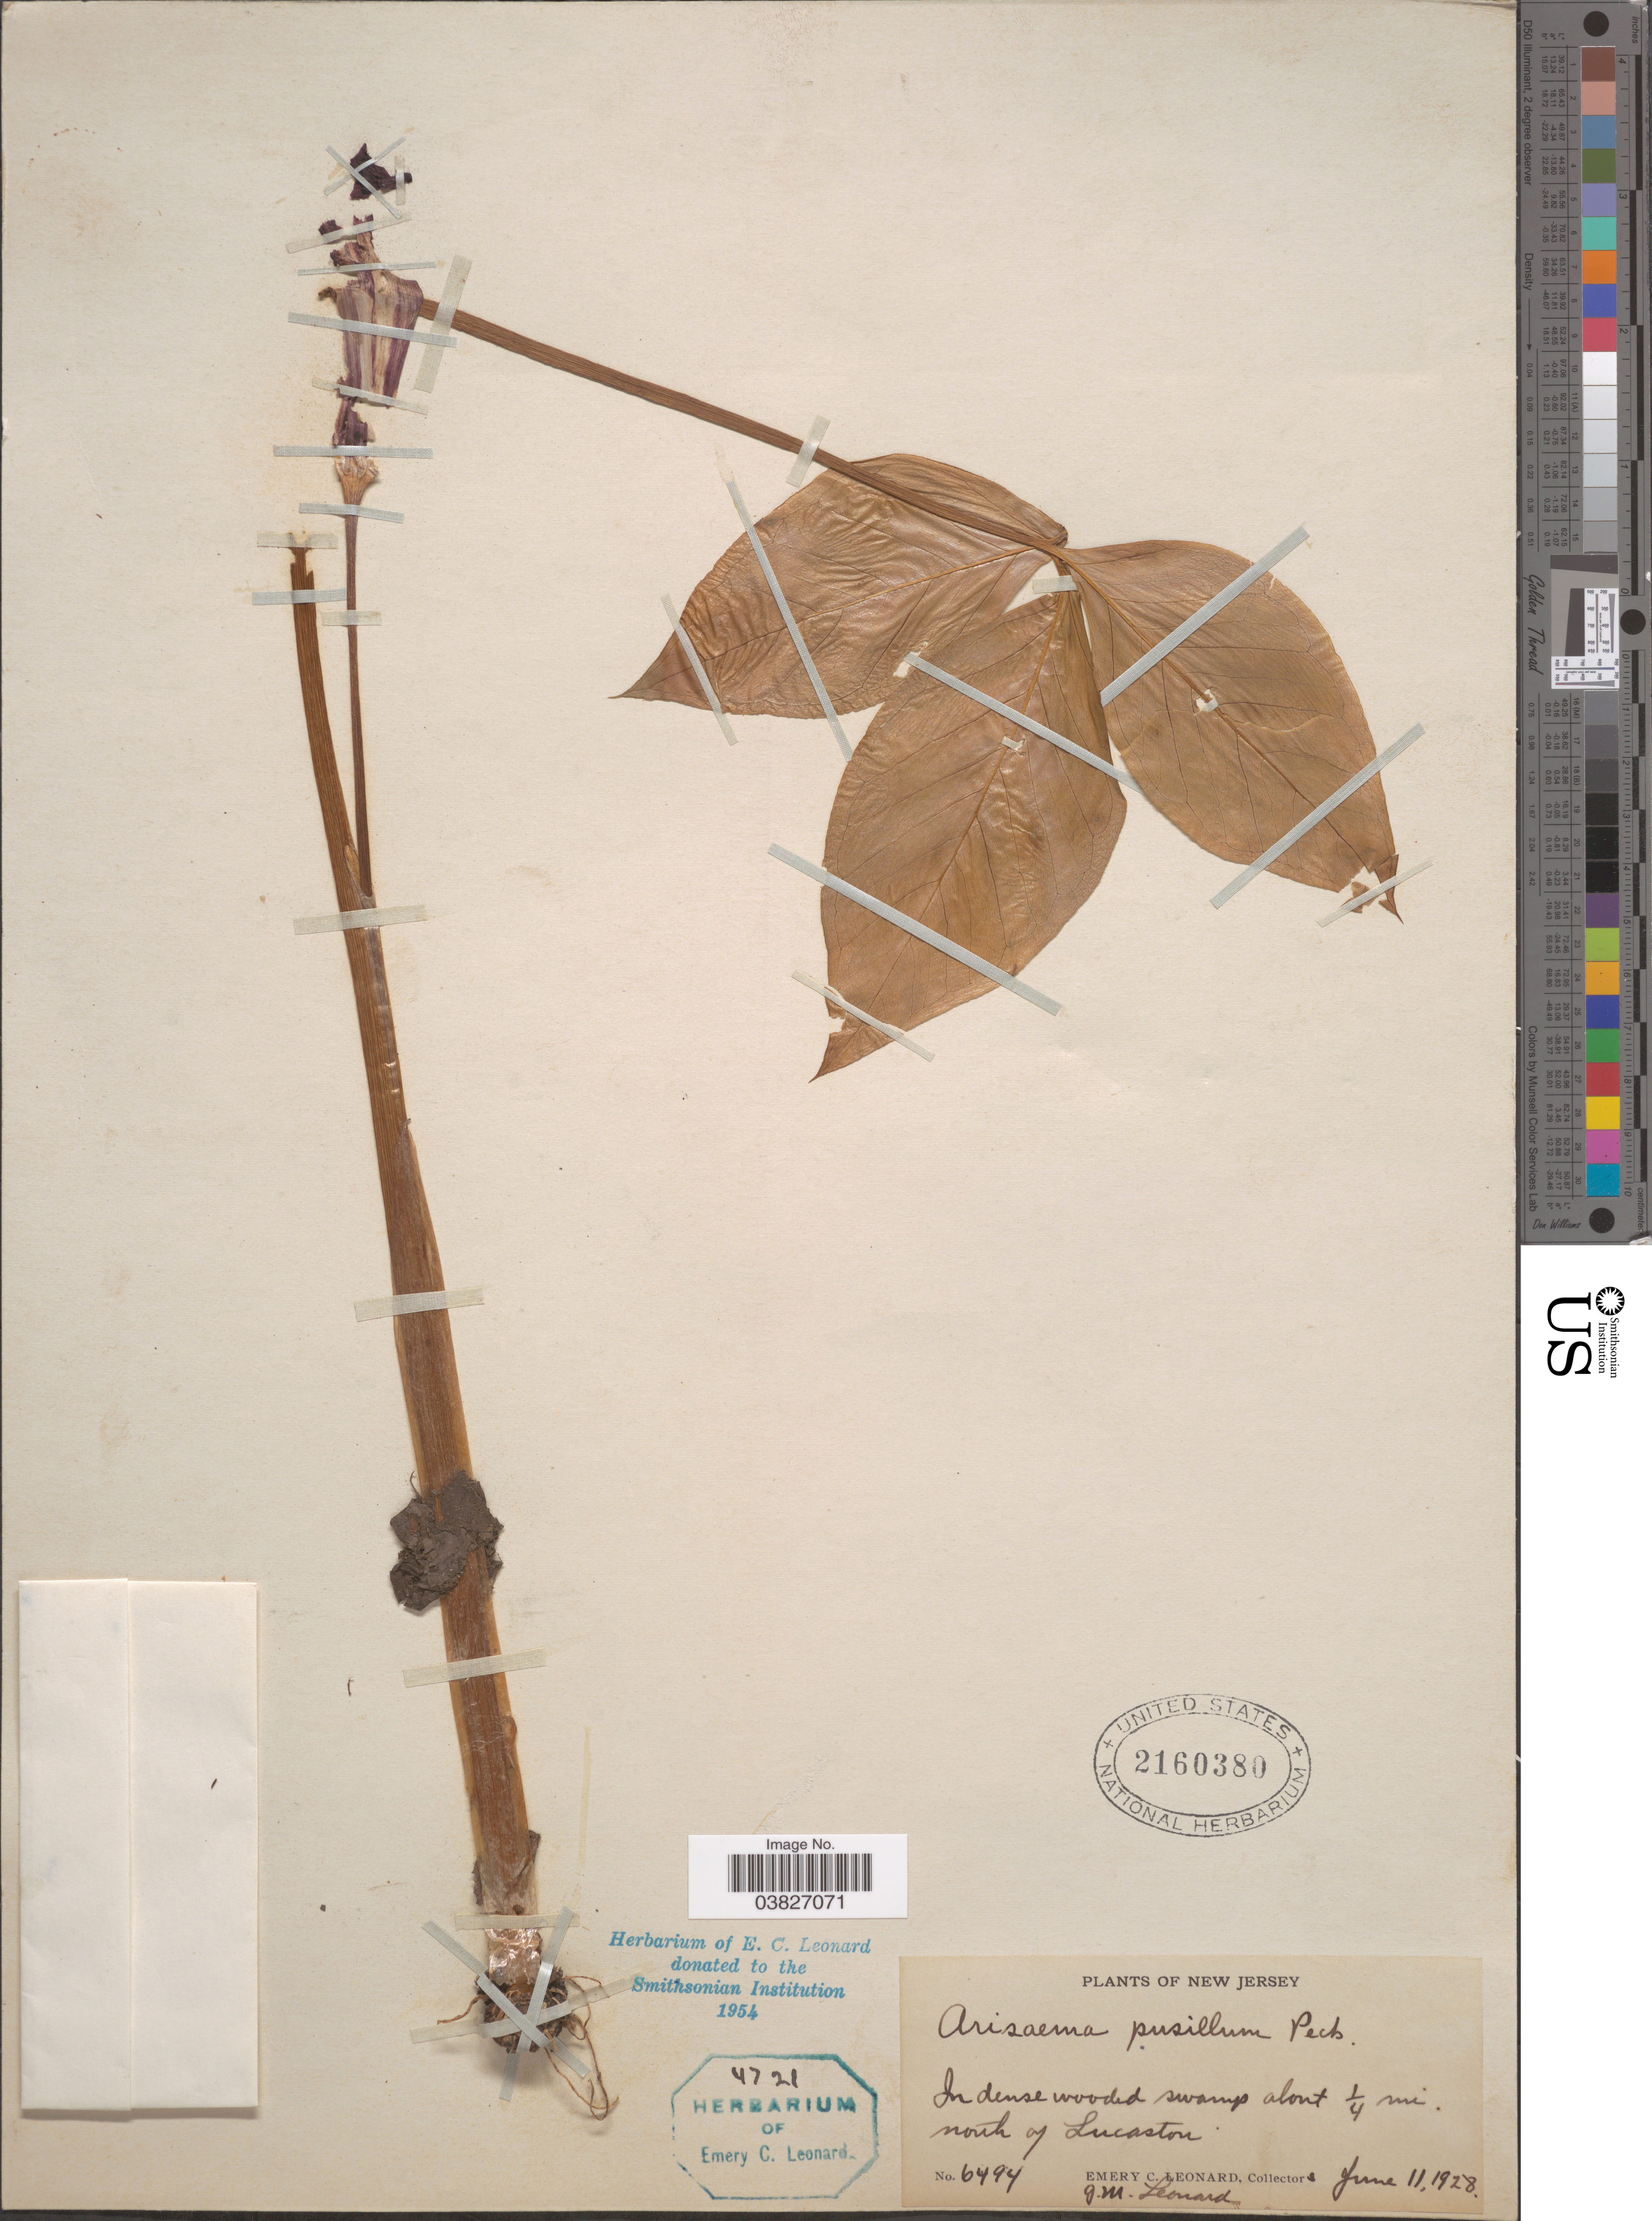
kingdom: Plantae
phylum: Tracheophyta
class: Liliopsida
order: Alismatales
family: Araceae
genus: Arisaema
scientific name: Arisaema pusillum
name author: Nash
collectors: E. C. Leonard & G. M. Leonard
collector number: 6494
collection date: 1928-06-11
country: United States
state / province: New Jersey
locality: In dense wooded swamp about ¼ mi. north of Lucaston.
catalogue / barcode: US 2160380